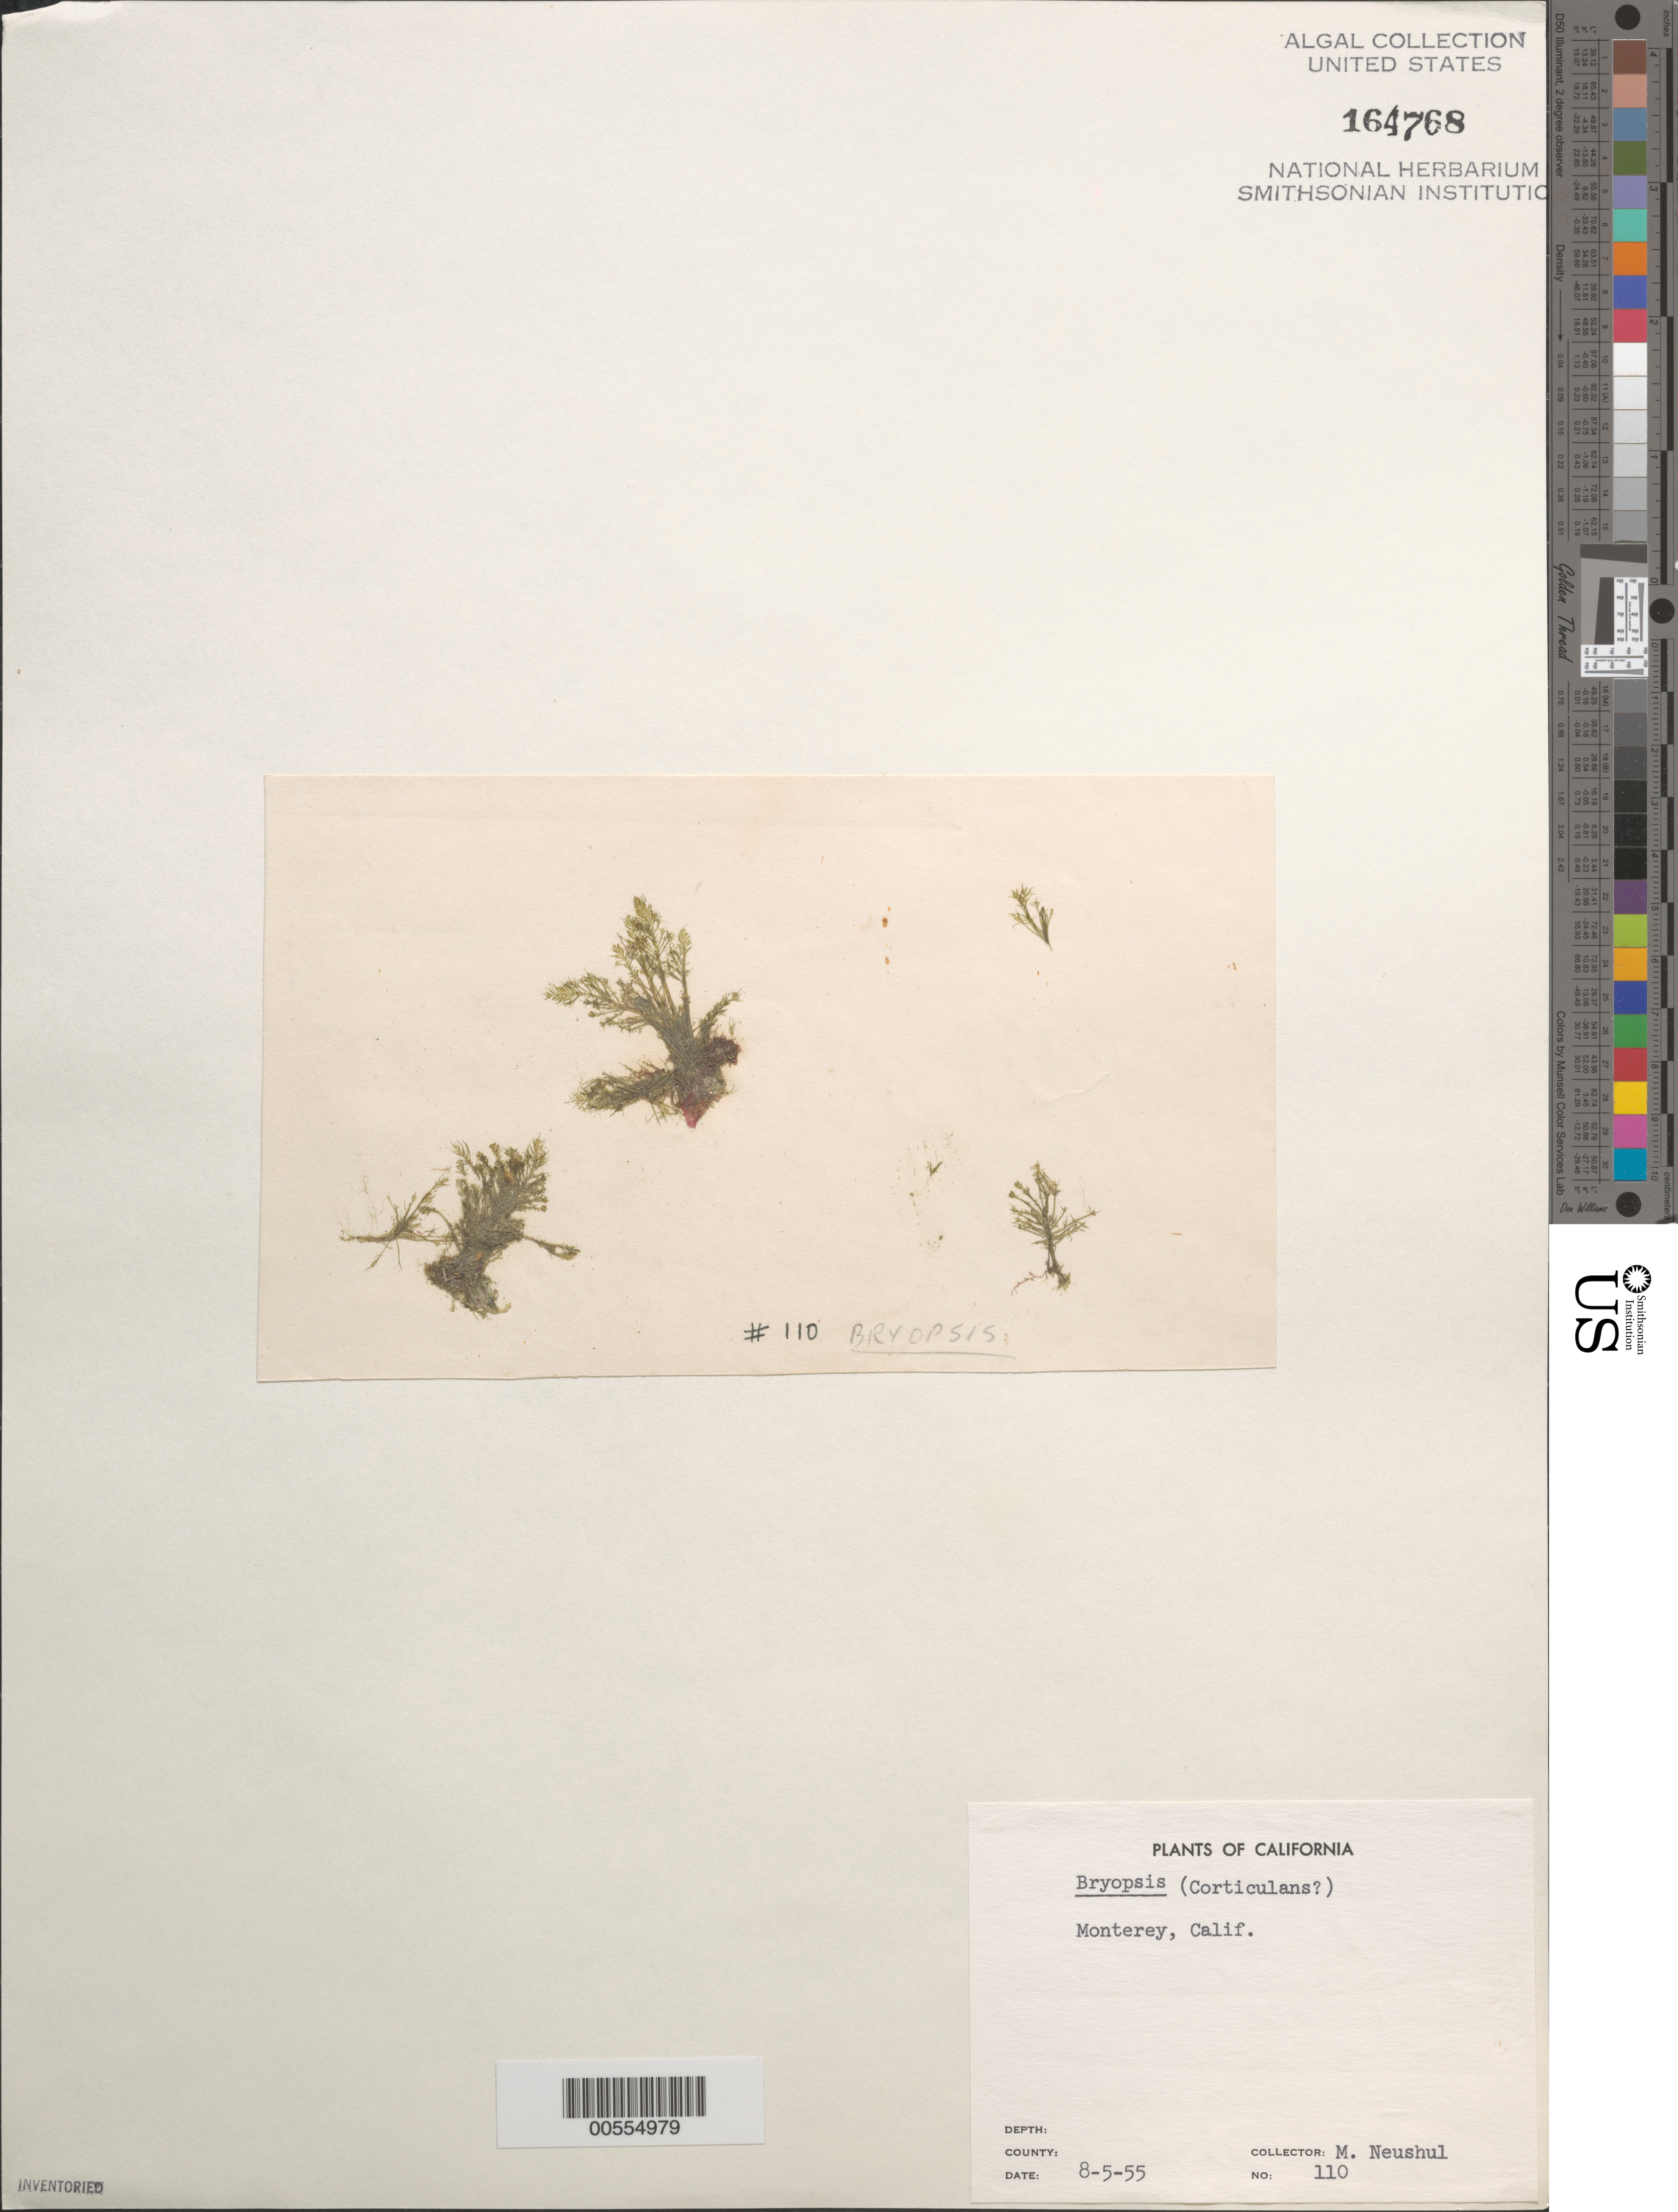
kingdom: Plantae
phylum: Chlorophyta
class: Ulvophyceae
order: Bryopsidales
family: Bryopsidaceae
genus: Bryopsis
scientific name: Bryopsis corticulans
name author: Setch. in Collins et al.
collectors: M. Neushul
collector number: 110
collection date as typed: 05 Aug 1955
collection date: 1955-08-05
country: United States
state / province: California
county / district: Monterey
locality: Monterey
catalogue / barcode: US 164768